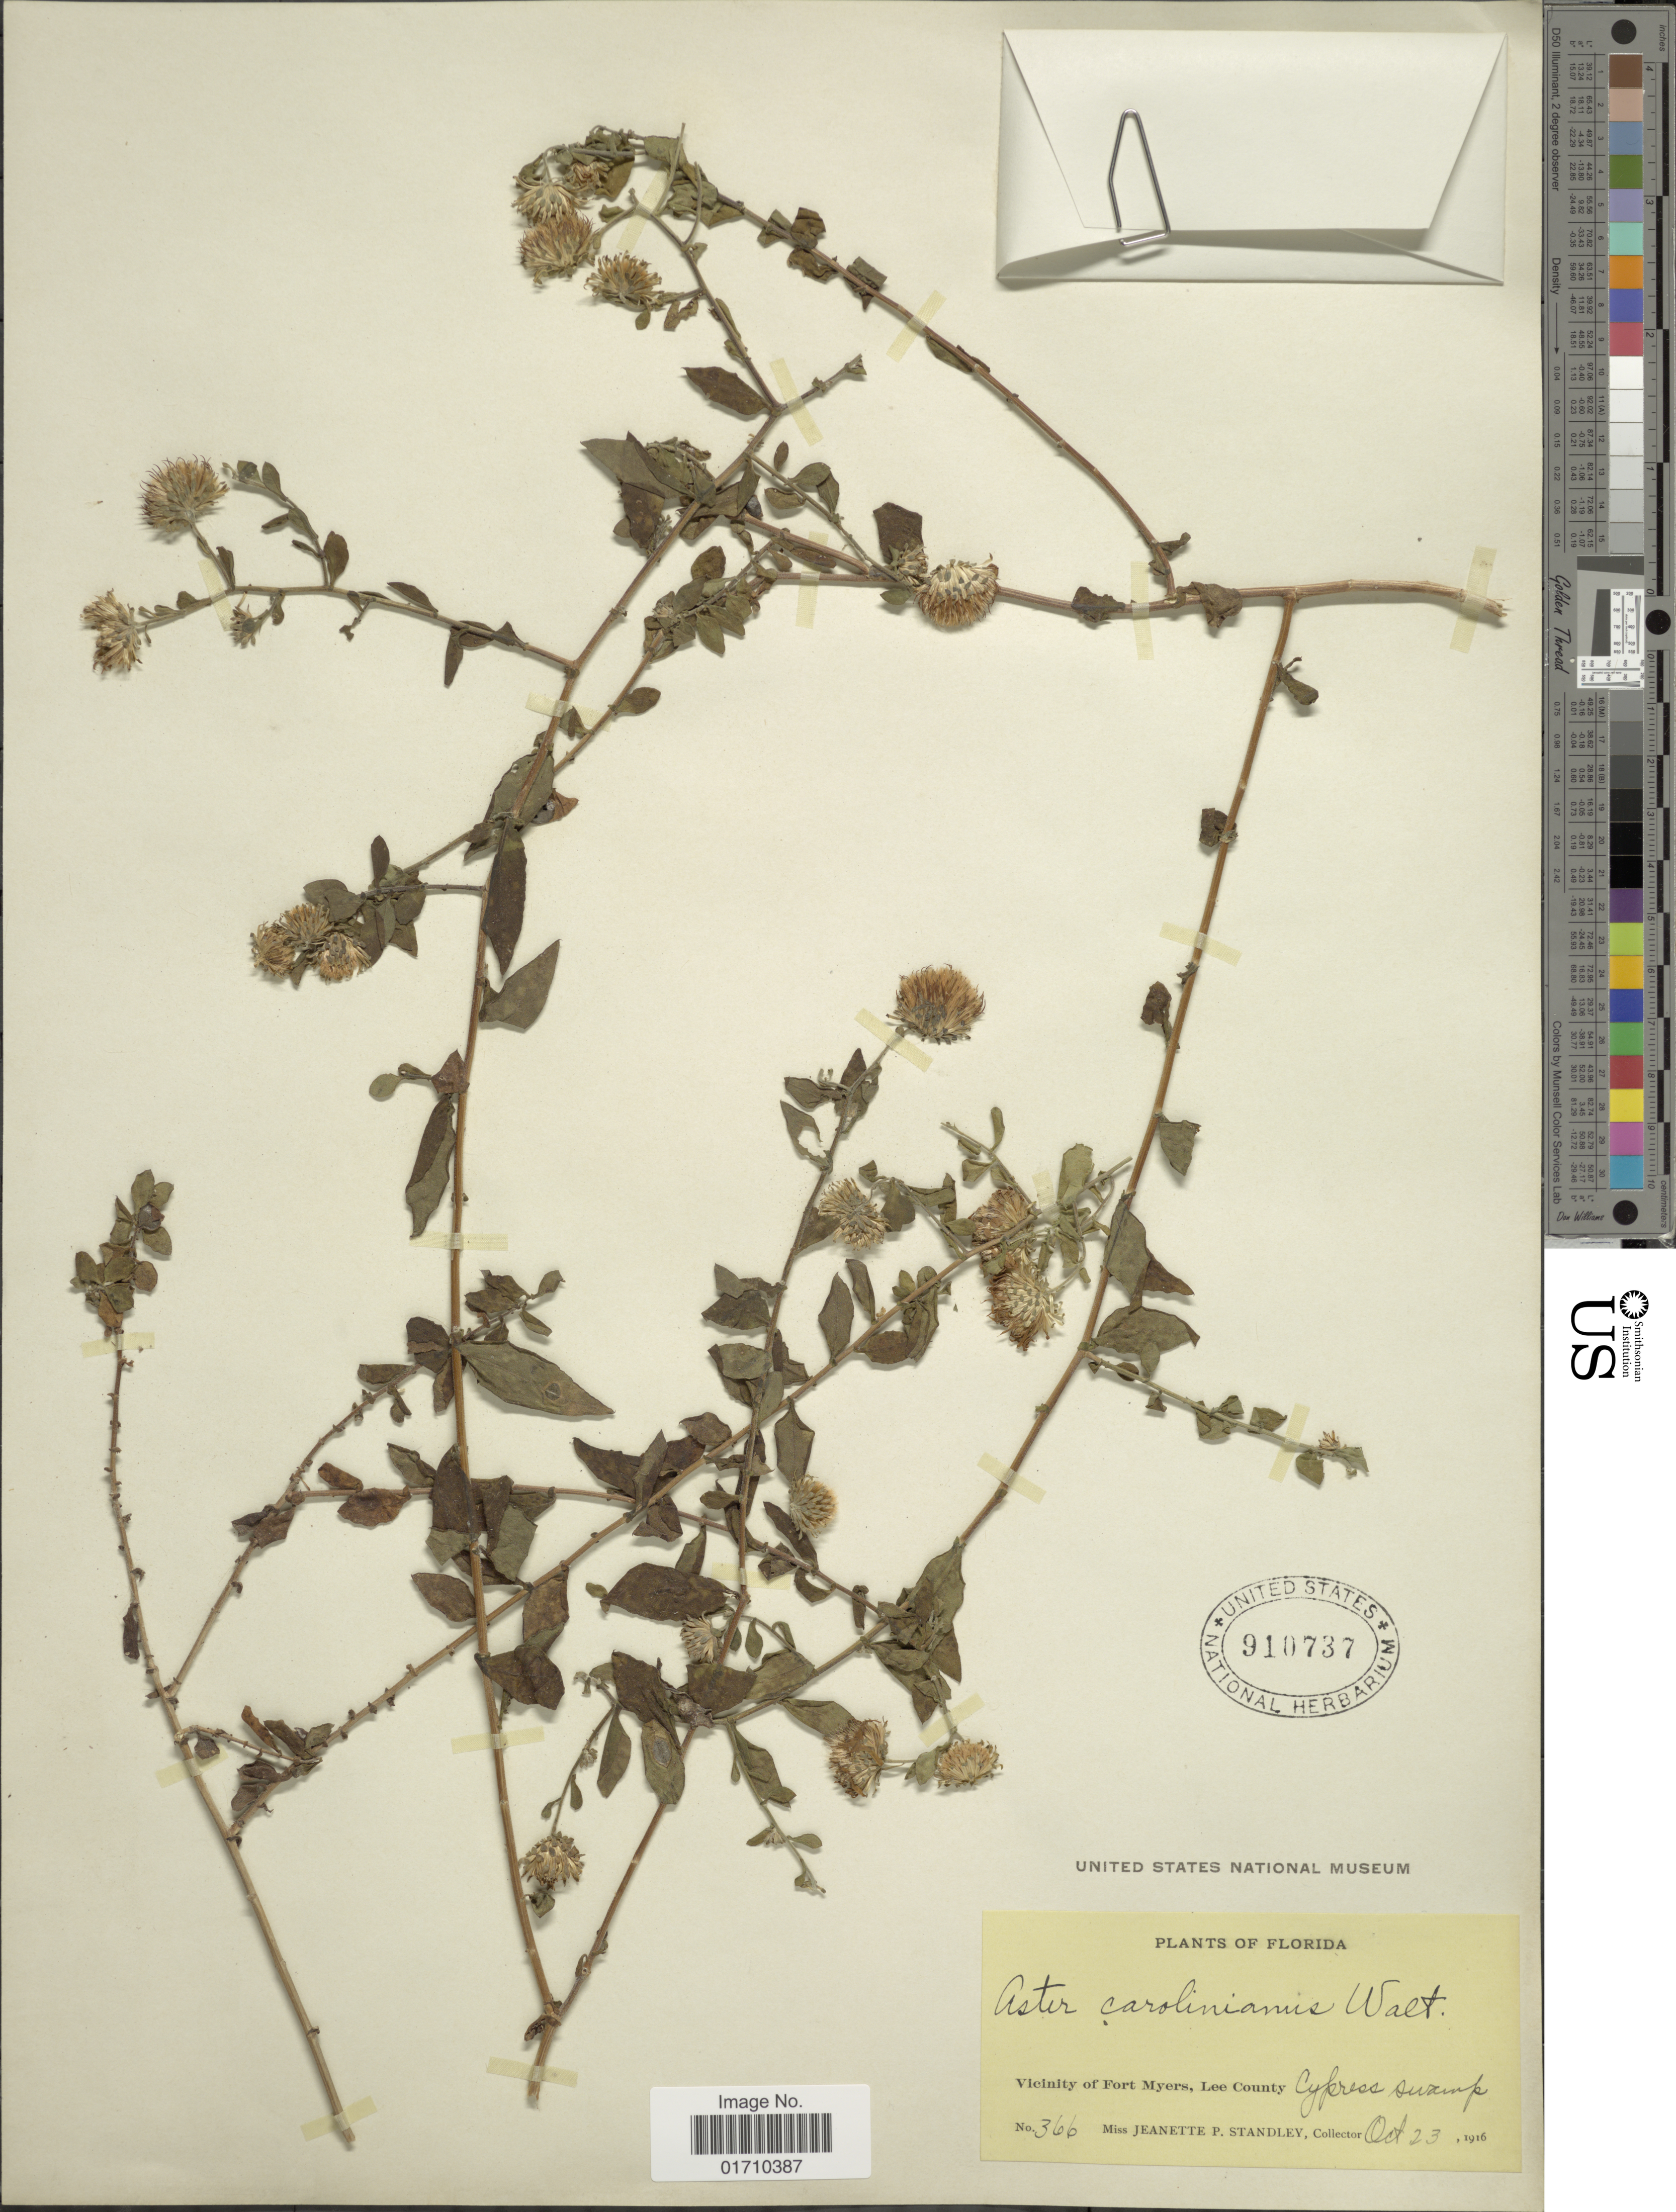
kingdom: Plantae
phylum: Tracheophyta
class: Magnoliopsida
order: Asterales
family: Asteraceae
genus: Ampelaster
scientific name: Ampelaster carolinianus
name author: (Walter) G.L. Nesom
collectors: J. P. Standley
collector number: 366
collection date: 1916-10-23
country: United States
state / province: Florida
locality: Vicinity of Fort Myers, Lee County, Cypress swamp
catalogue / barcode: US 910737